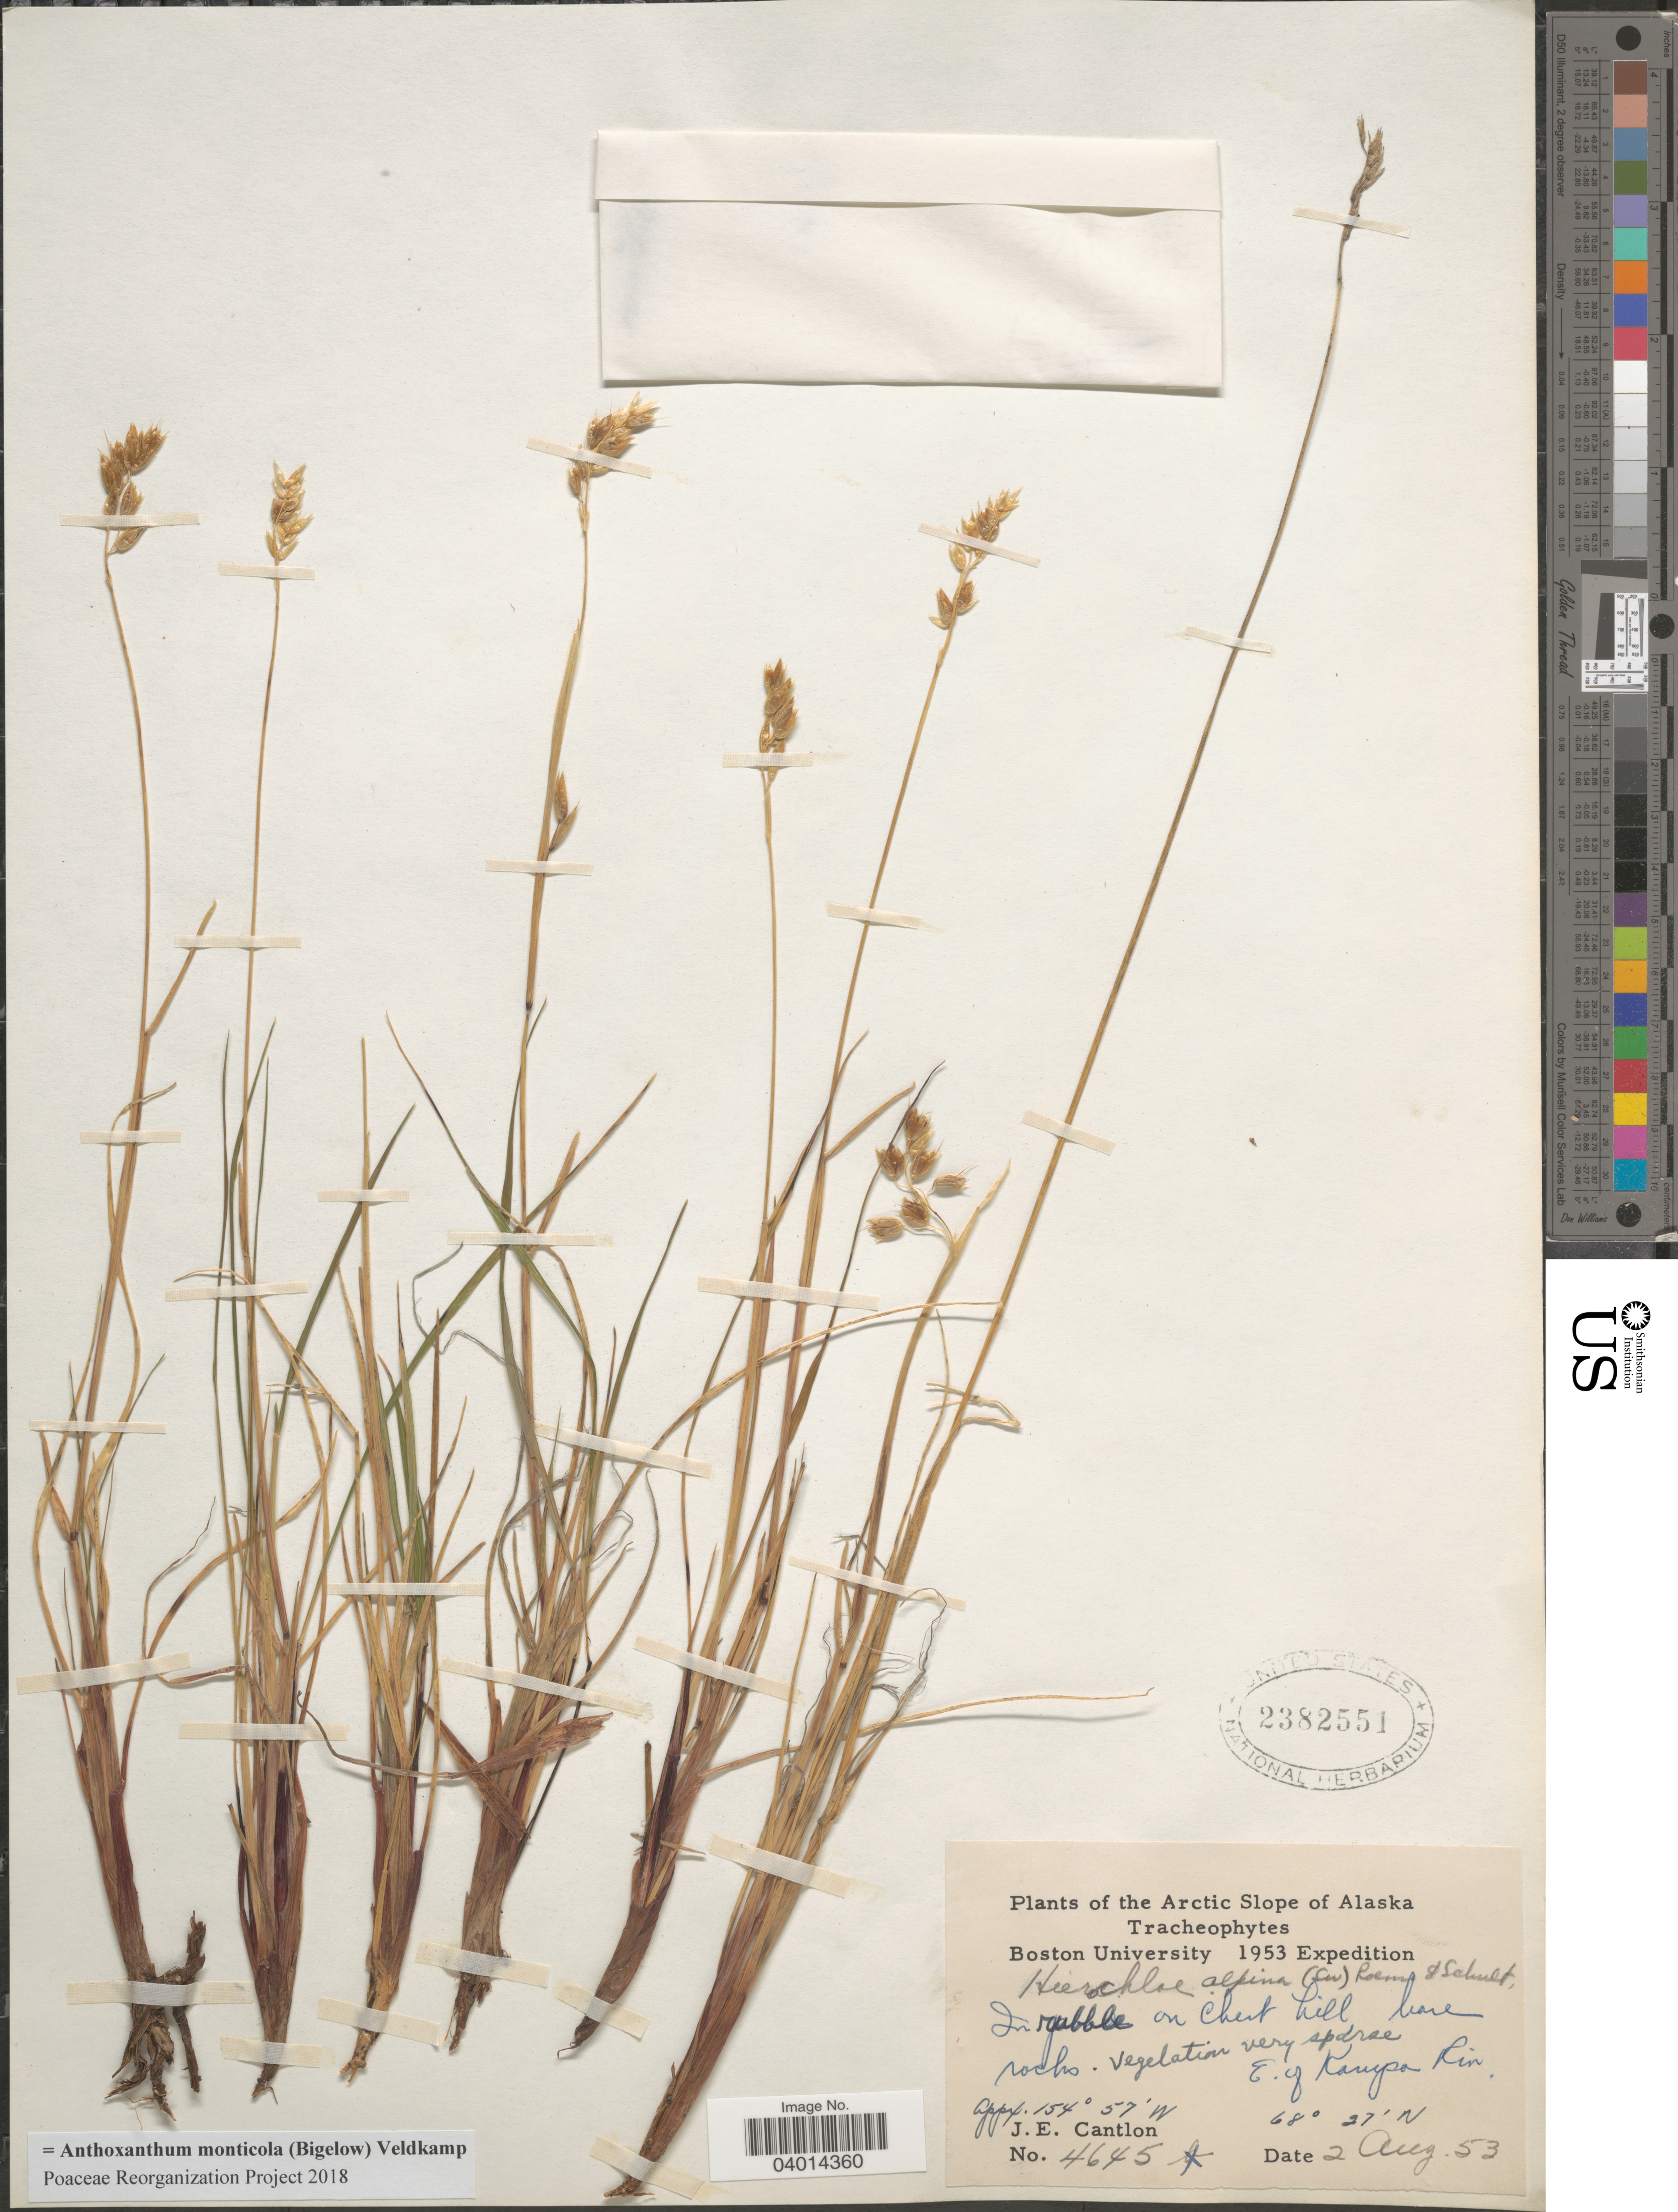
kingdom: Plantae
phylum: Tracheophyta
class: Liliopsida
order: Poales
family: Poaceae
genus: Anthoxanthum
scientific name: Anthoxanthum monticola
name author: (Bigelow) Veldkamp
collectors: J. Cantlon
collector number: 4645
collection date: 1953-08-02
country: United States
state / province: Alaska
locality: Arctic Slope of Alaska. E. of Karupa Riv.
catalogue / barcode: US 2382551